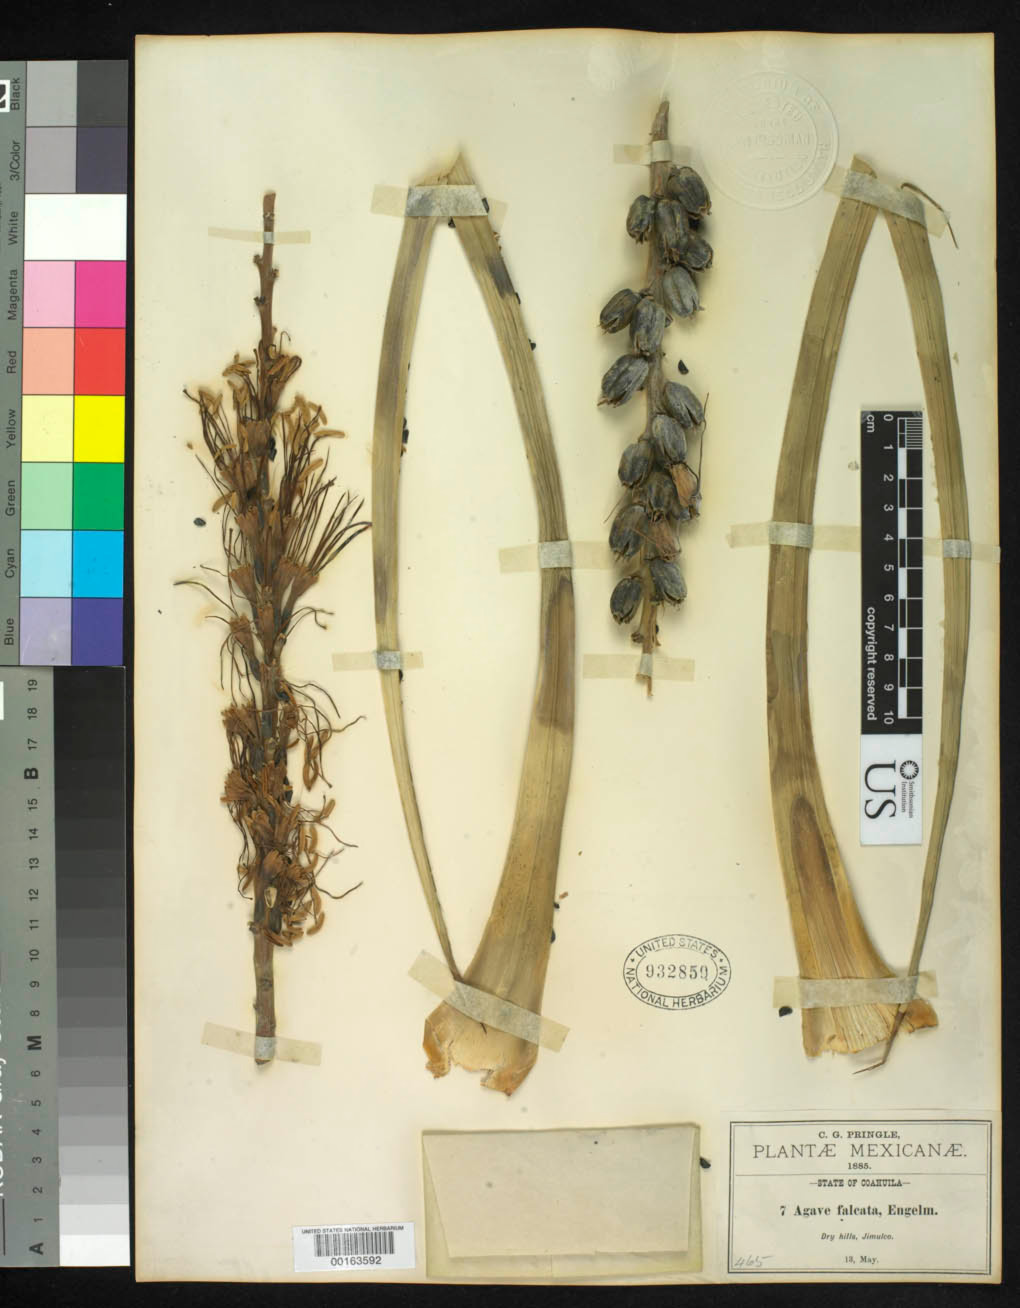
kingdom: Plantae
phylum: Tracheophyta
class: Liliopsida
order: Asparagales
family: Asparagaceae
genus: Agave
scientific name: Agave striata subsp. falcata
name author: (Engelm.) Gentry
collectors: C. G. Pringle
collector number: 7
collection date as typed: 13 May 1885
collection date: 1885-05-13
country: Mexico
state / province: Coahuila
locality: Jimulco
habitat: Dry hills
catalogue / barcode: US 932859